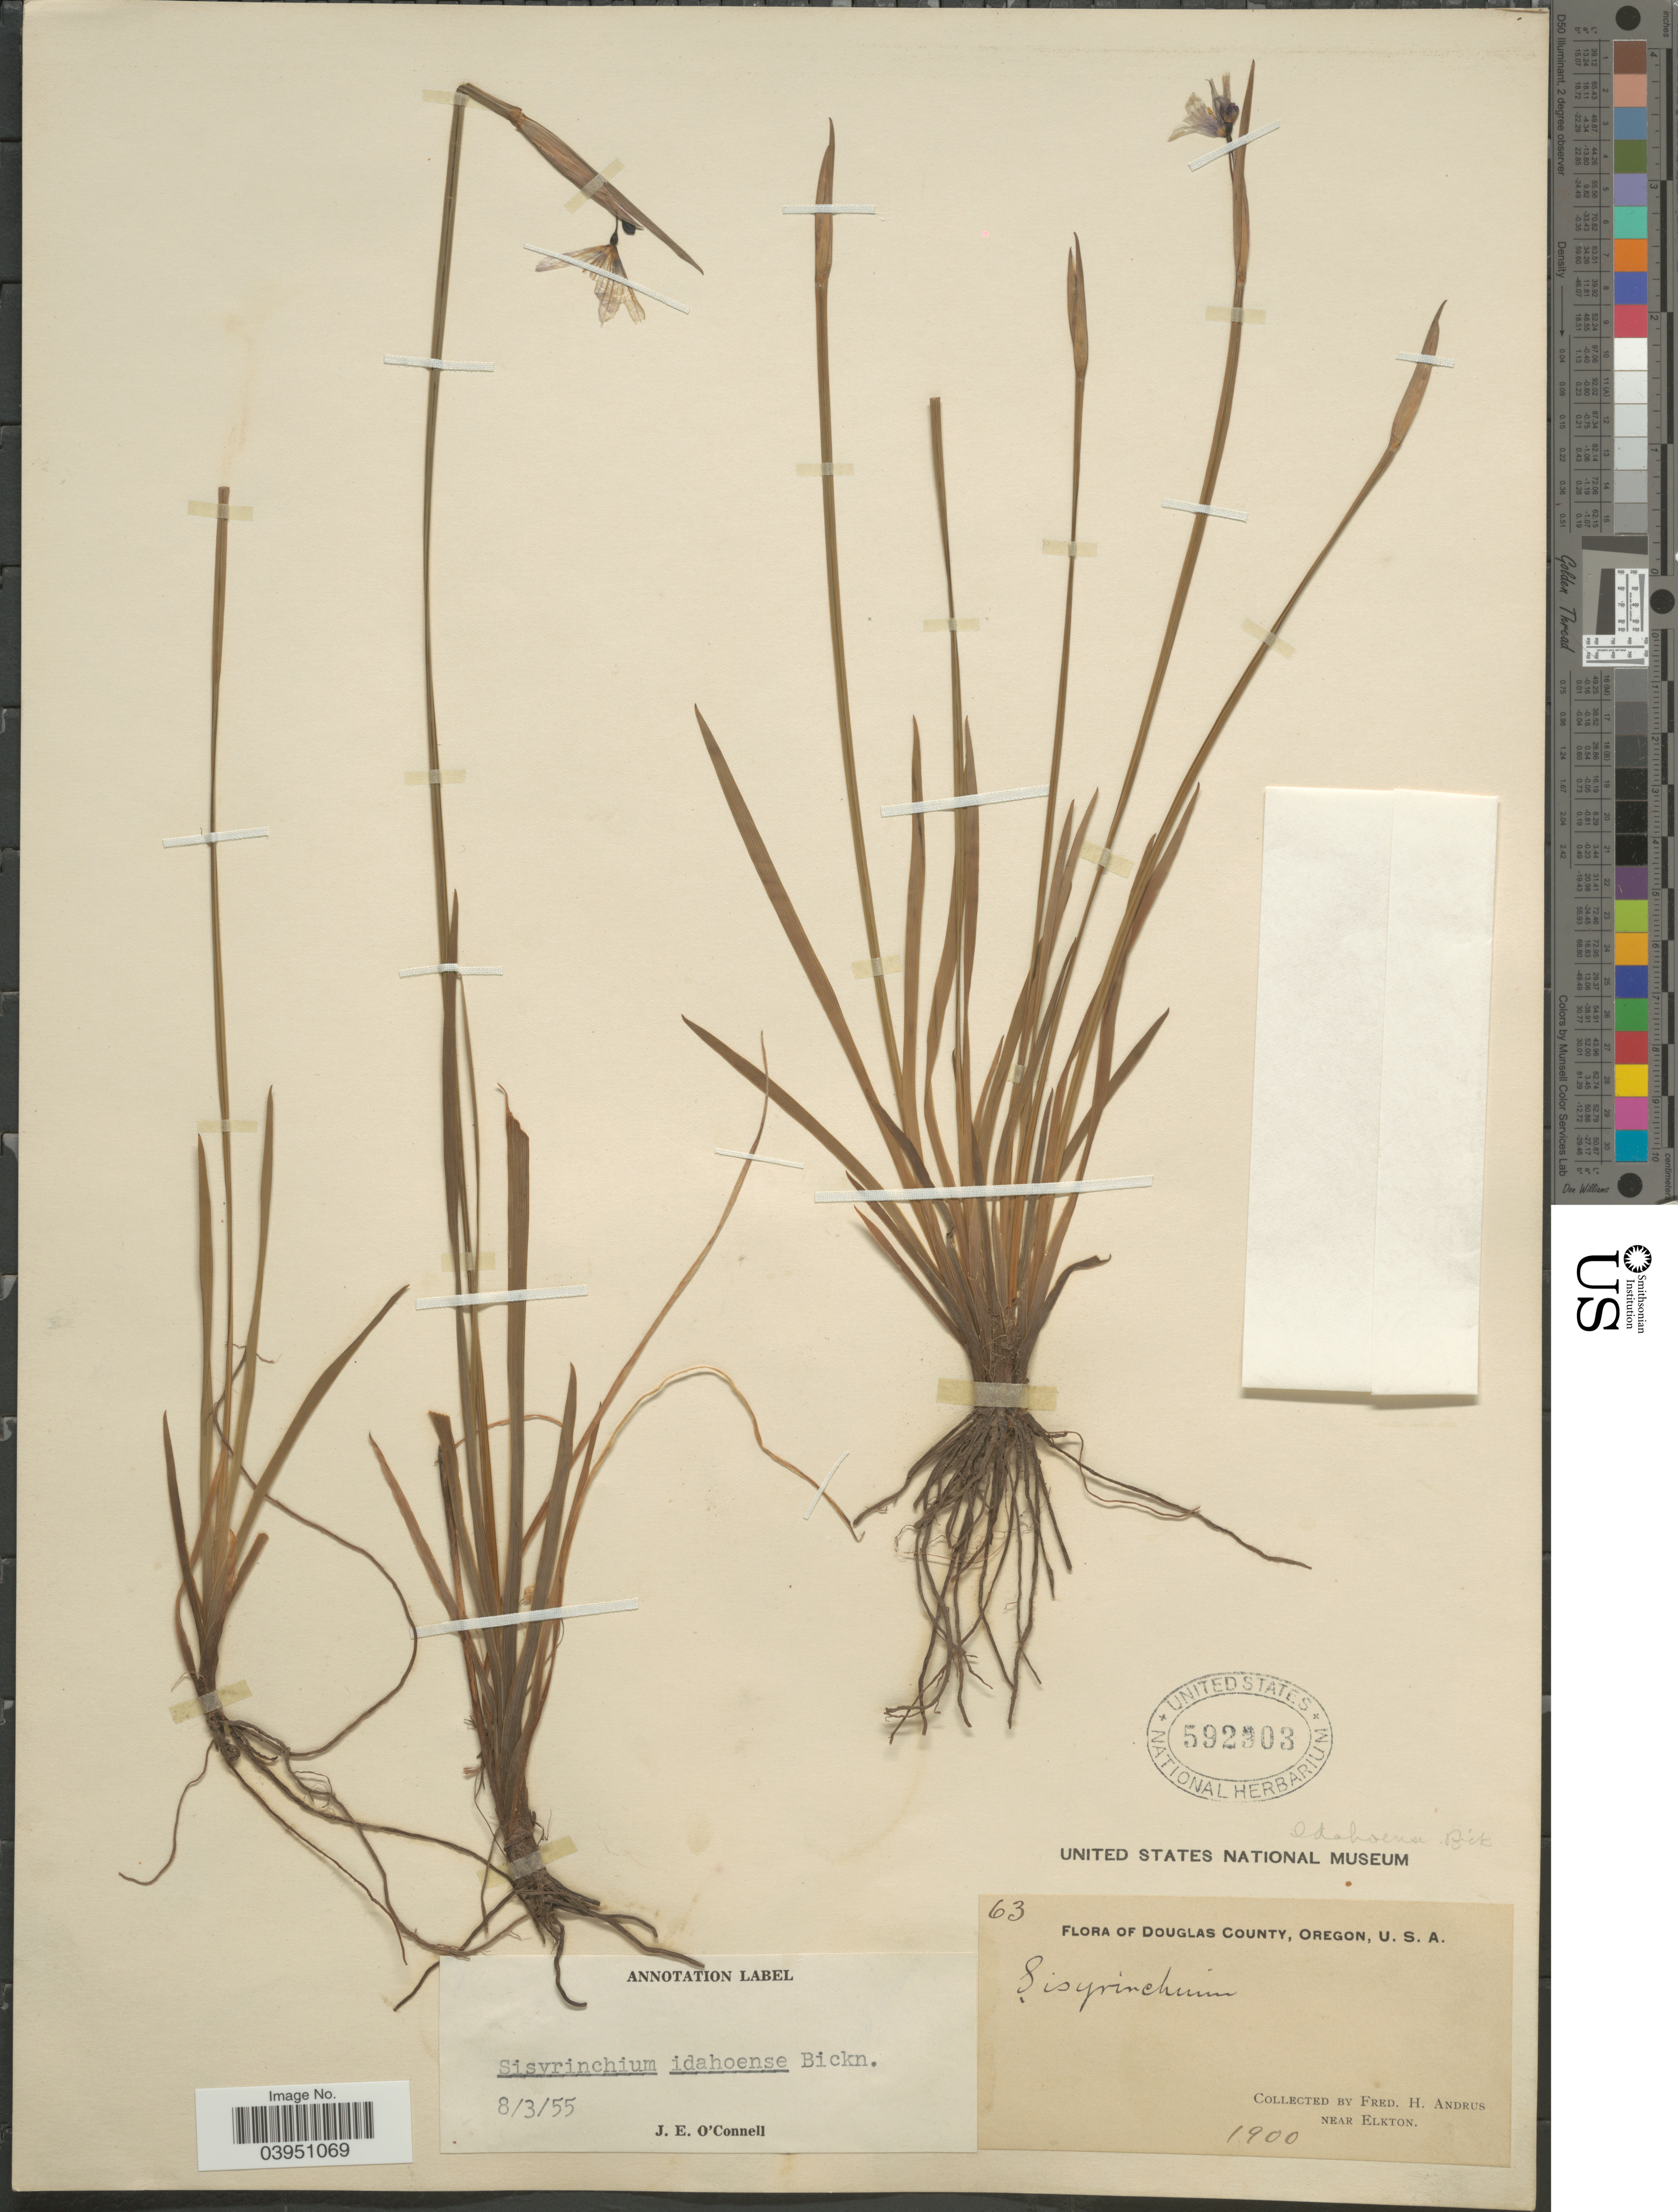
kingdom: Plantae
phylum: Tracheophyta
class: Liliopsida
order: Asparagales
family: Iridaceae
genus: Sisyrinchium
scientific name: Sisyrinchium idahoense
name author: E.P. Bicknell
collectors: F. Andrus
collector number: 63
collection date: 1900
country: United States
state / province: Oregon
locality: Douglas County. Near Elkton.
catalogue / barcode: US 592303